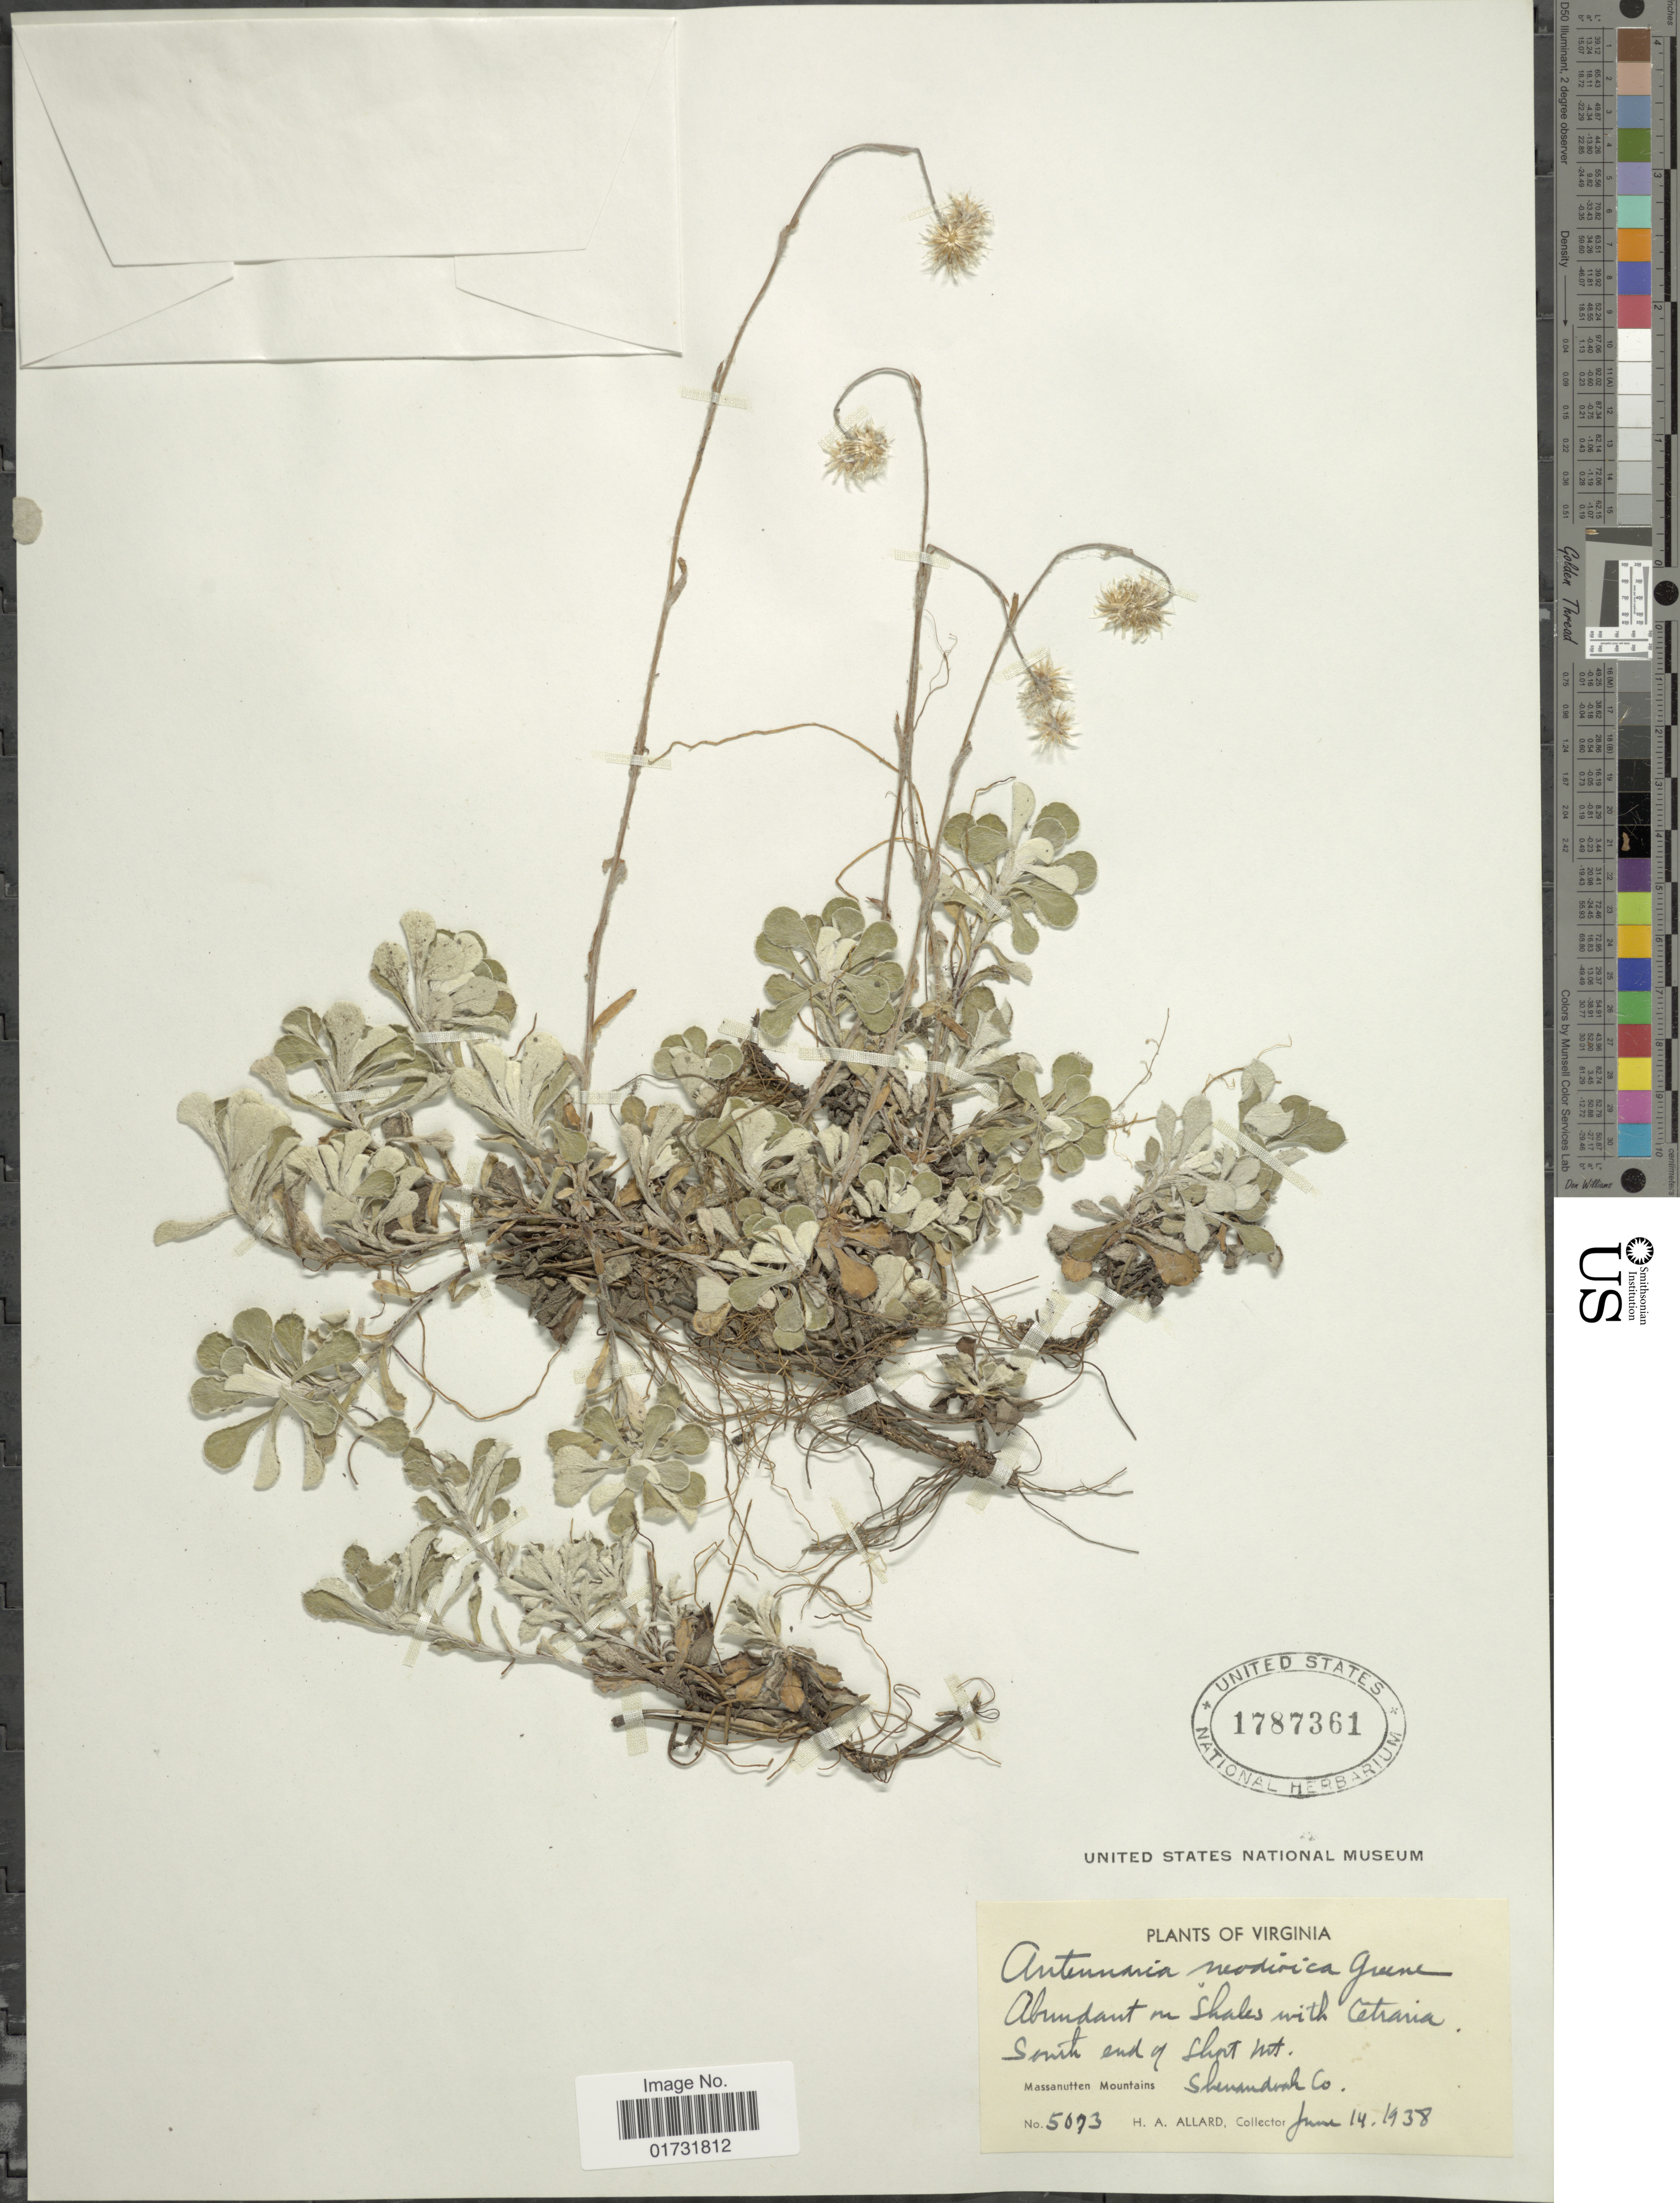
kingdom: Plantae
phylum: Tracheophyta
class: Magnoliopsida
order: Asterales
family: Asteraceae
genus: Antennaria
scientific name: Antennaria neodioica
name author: Greene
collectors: H. A. Allard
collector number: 5073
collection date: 1938-06-14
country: United States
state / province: Virginia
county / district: Shenandoah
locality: South end of Short Mt. Massanutten Mountains. Shenandoah Co.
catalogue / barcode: US 1787361